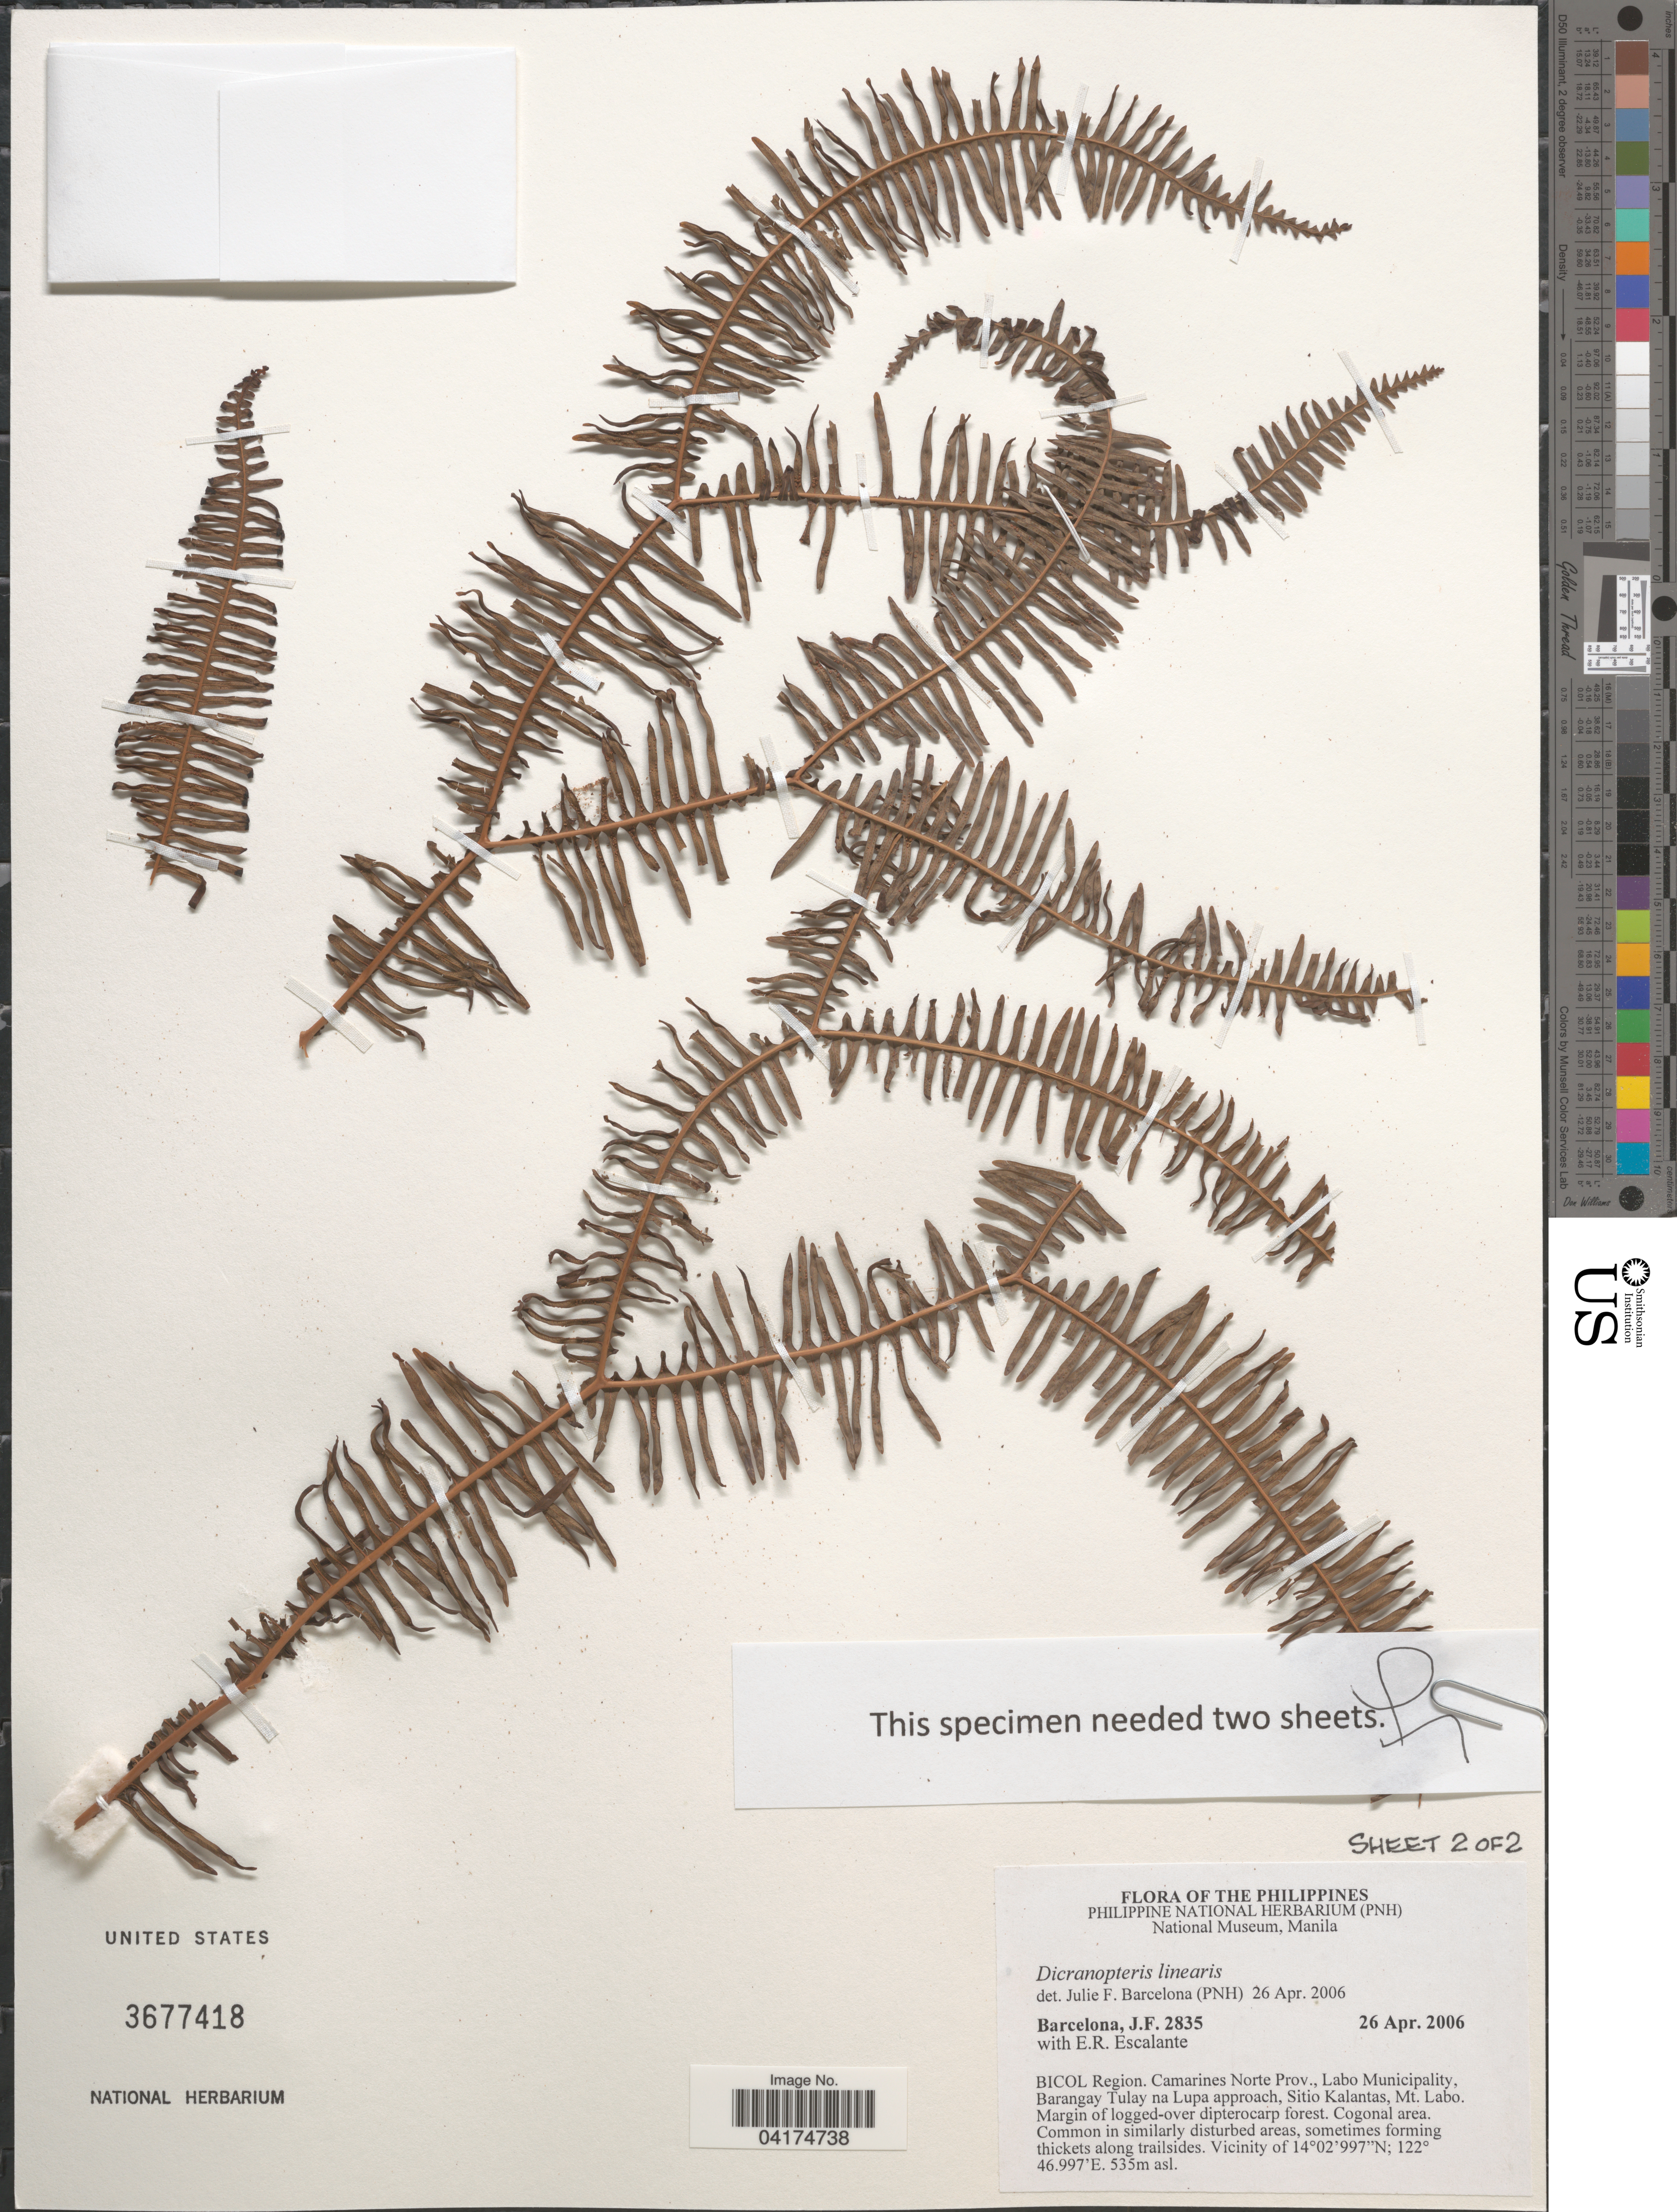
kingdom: Plantae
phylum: Tracheophyta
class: Polypodiopsida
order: Gleicheniales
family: Gleicheniaceae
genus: Dicranopteris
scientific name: Dicranopteris linearis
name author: (Burm. f.) Underw.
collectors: J. F. Barcelona & E. Escalante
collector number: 2835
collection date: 2006-04-26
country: Philippines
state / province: Bicol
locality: BICOL Region. Camarines Norte Prov., Labo Municipality, Barangay Tulay na Lupa approach, sitio Kalantas, Mt. Labo.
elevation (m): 535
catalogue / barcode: US 3677418